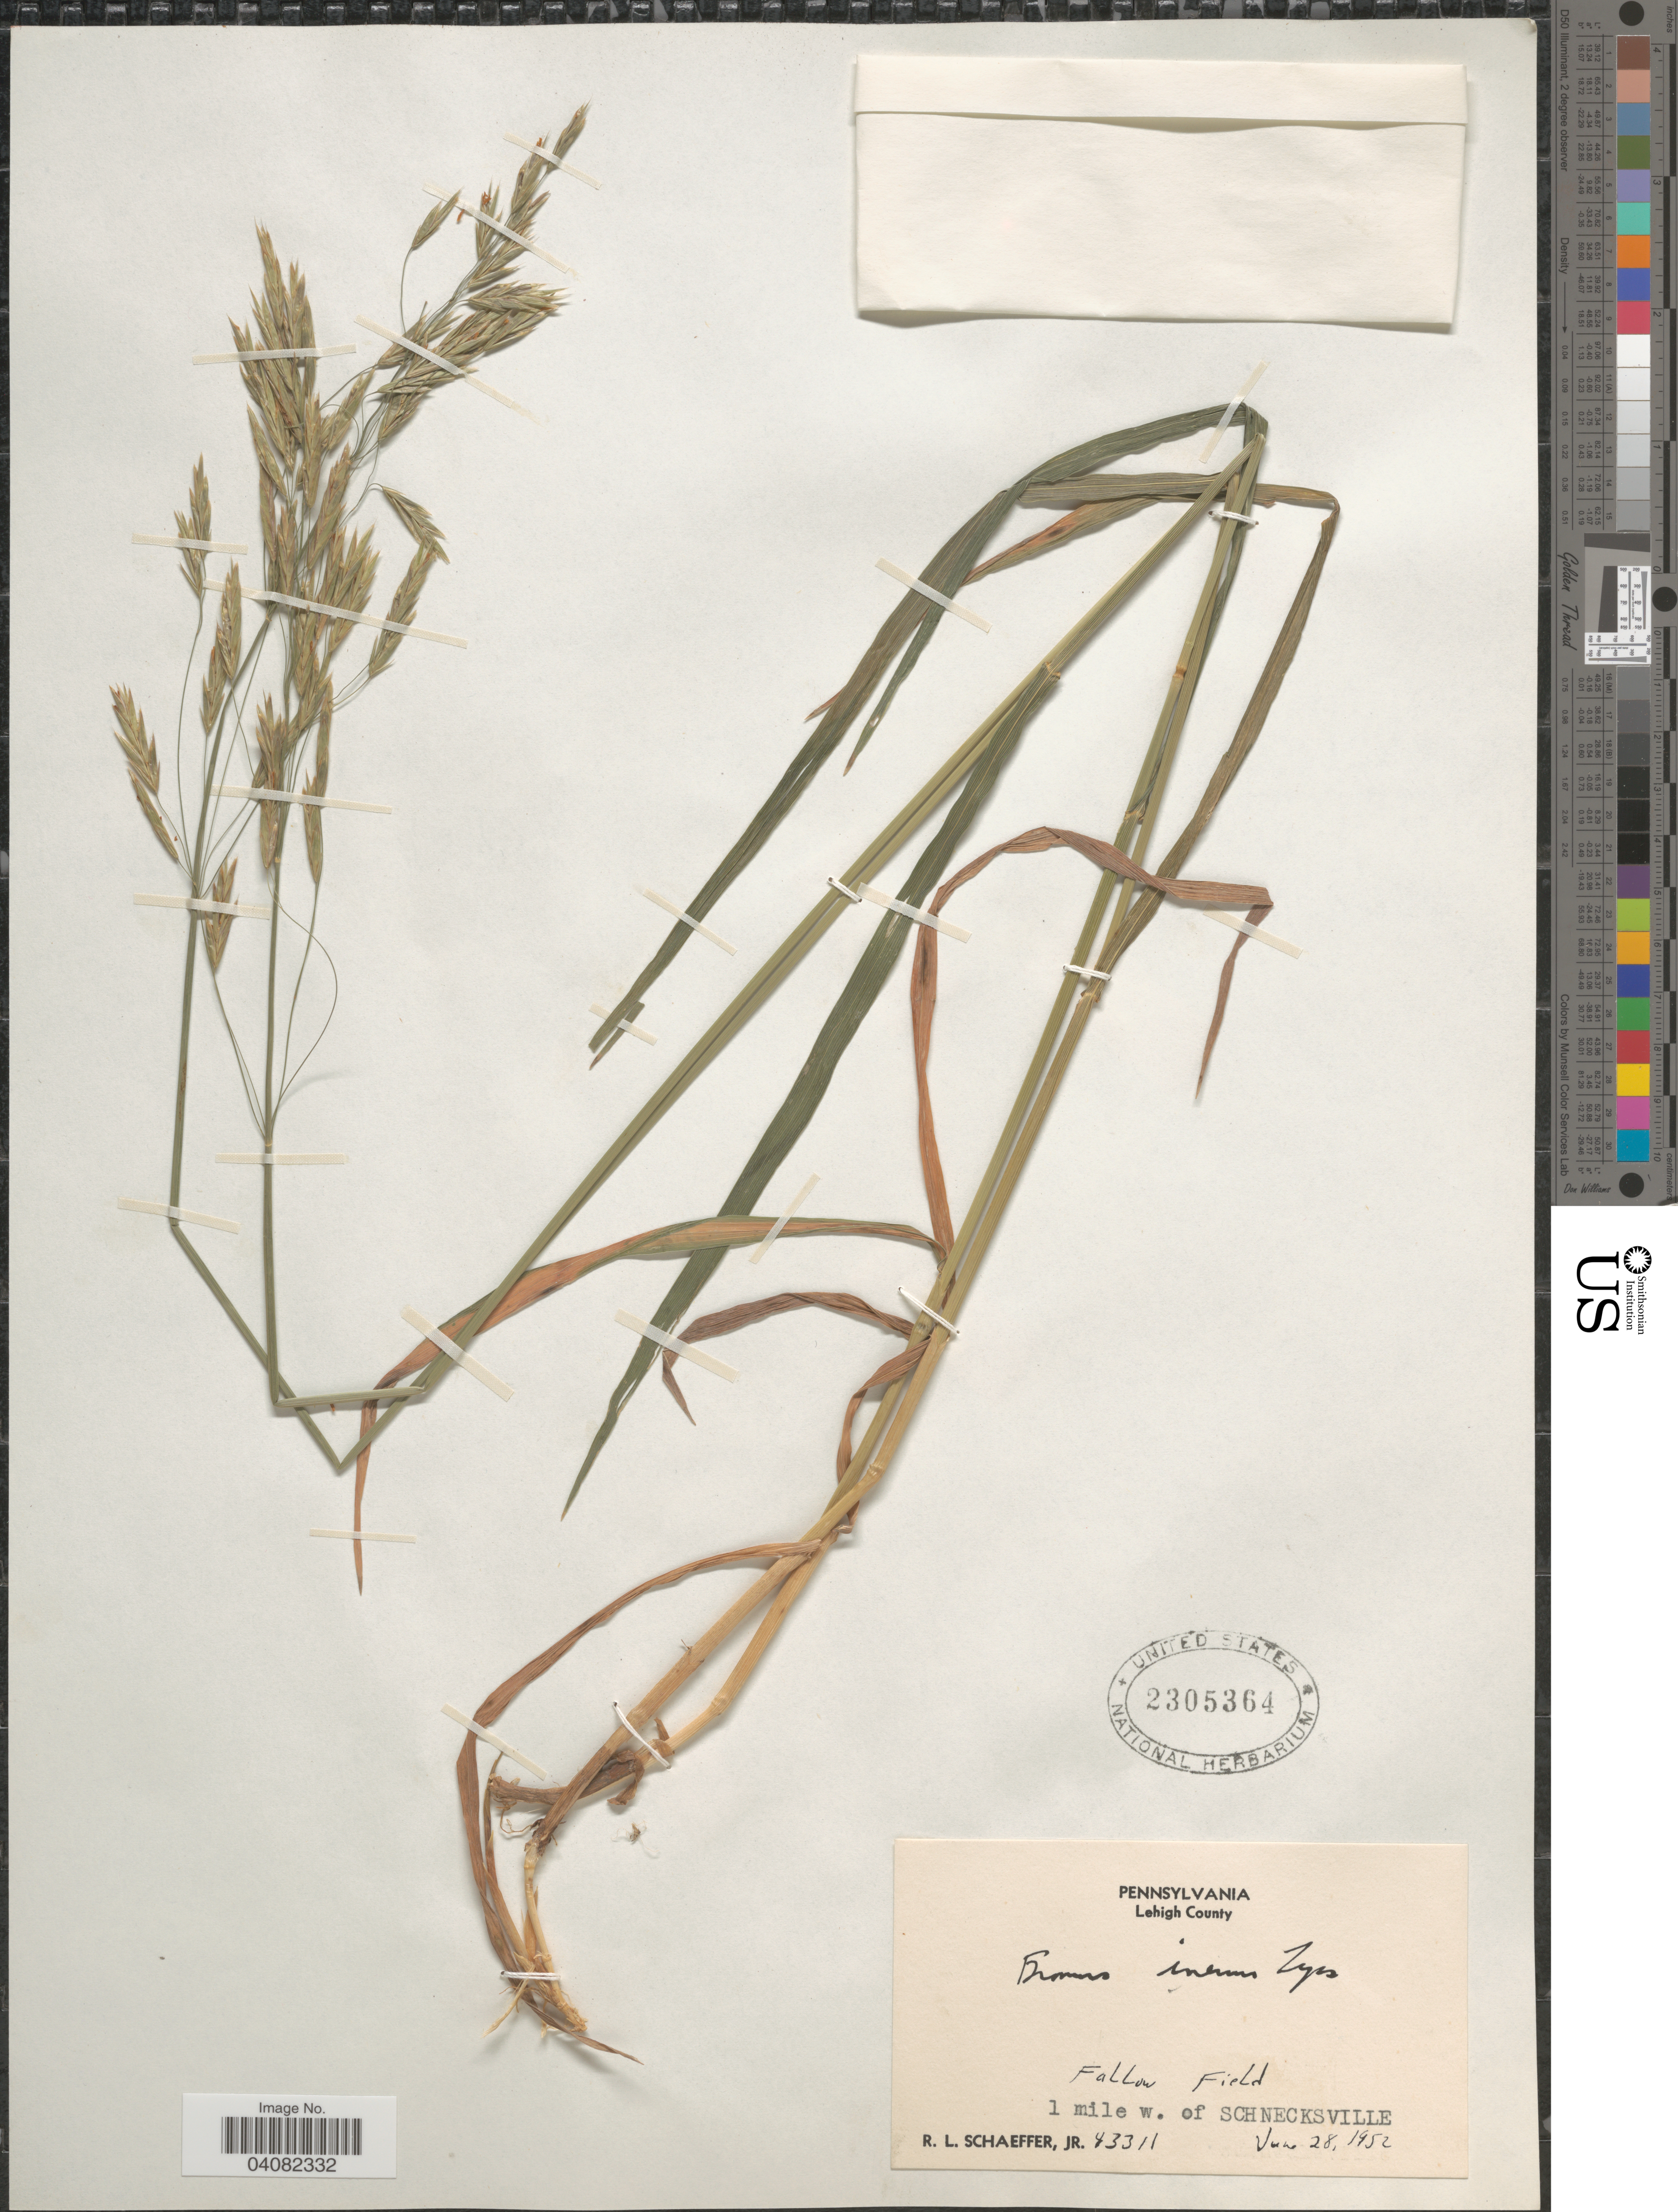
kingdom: Plantae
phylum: Tracheophyta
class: Liliopsida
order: Poales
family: Poaceae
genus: Bromus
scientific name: Bromus inermis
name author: Leyss.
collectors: R. L. Schaeffer Jr.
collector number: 43311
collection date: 1952-06-28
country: United States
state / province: Pennsylvania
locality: Lehigh County. 1 mile w. of Schnecksville.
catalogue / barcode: US 2305364